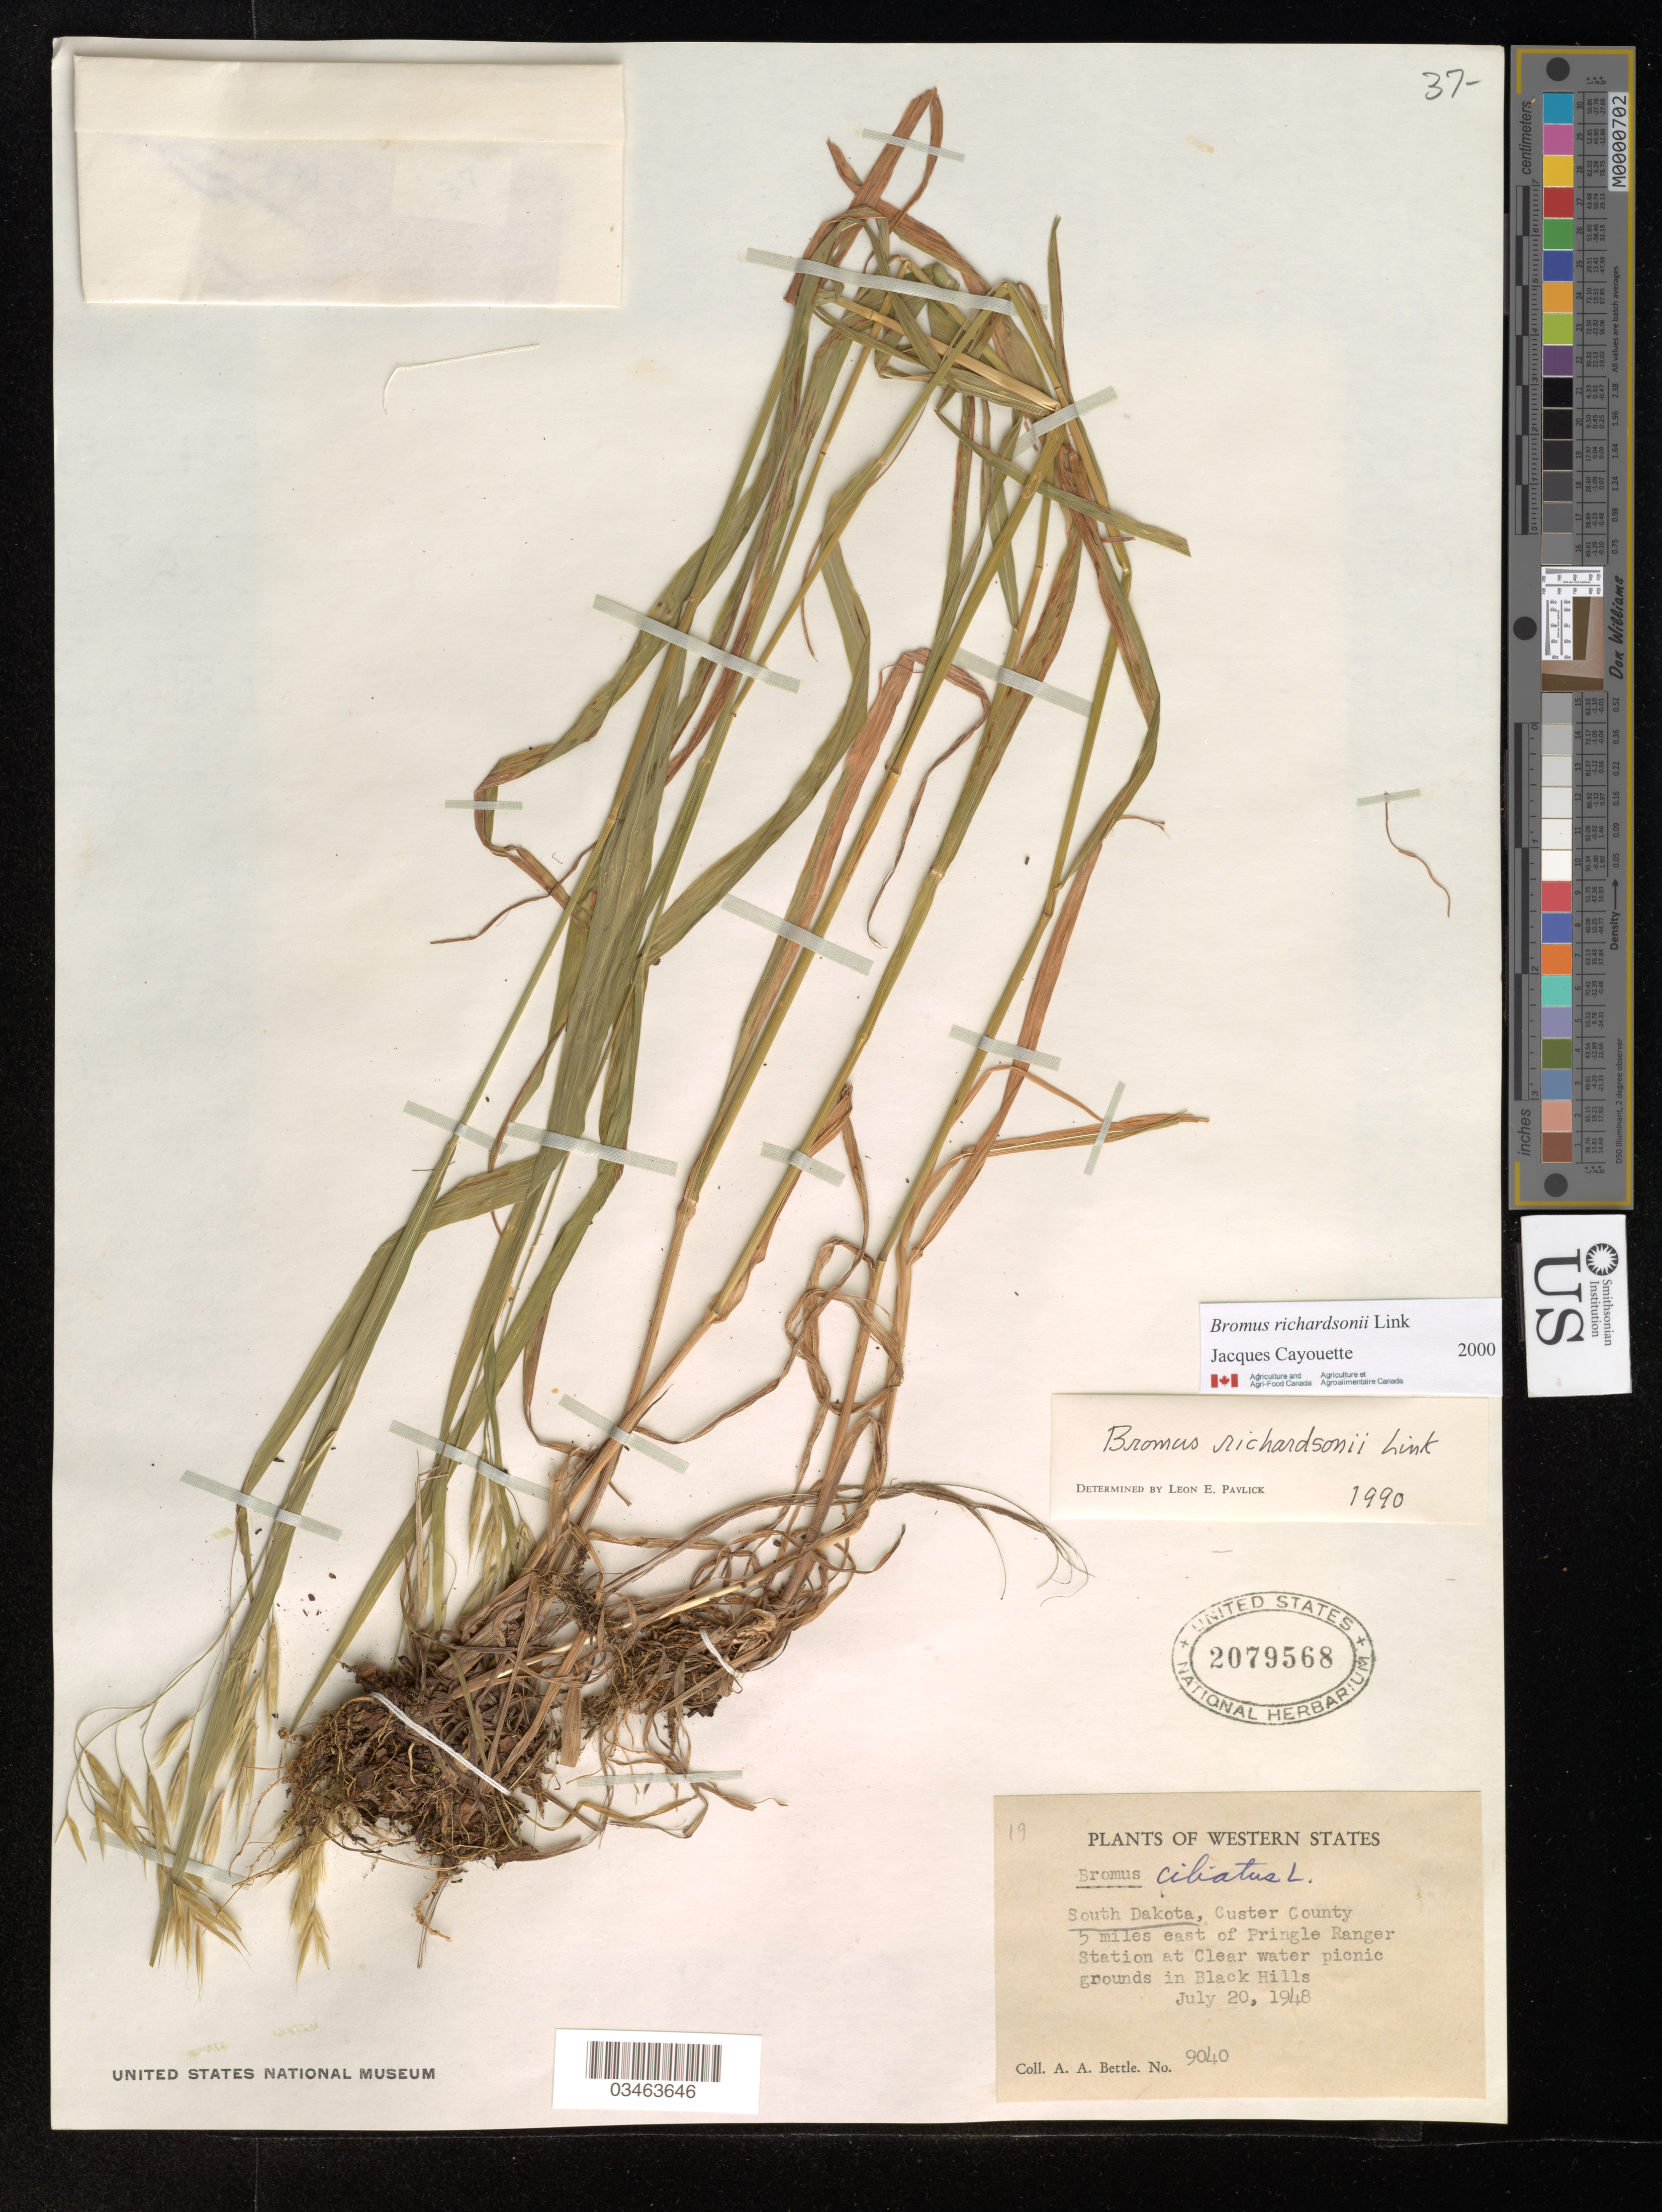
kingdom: Plantae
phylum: Tracheophyta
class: Liliopsida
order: Poales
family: Poaceae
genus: Bromus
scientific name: Bromus richardsonii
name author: Link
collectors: A. A. Beetle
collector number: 9040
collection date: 1948-07-20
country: United States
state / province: South Dakota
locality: Western States. Custer County. 5 miles east of Pringle Ranger Station at Clear water picnic grounds in Black Hills.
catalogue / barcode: US 2079568